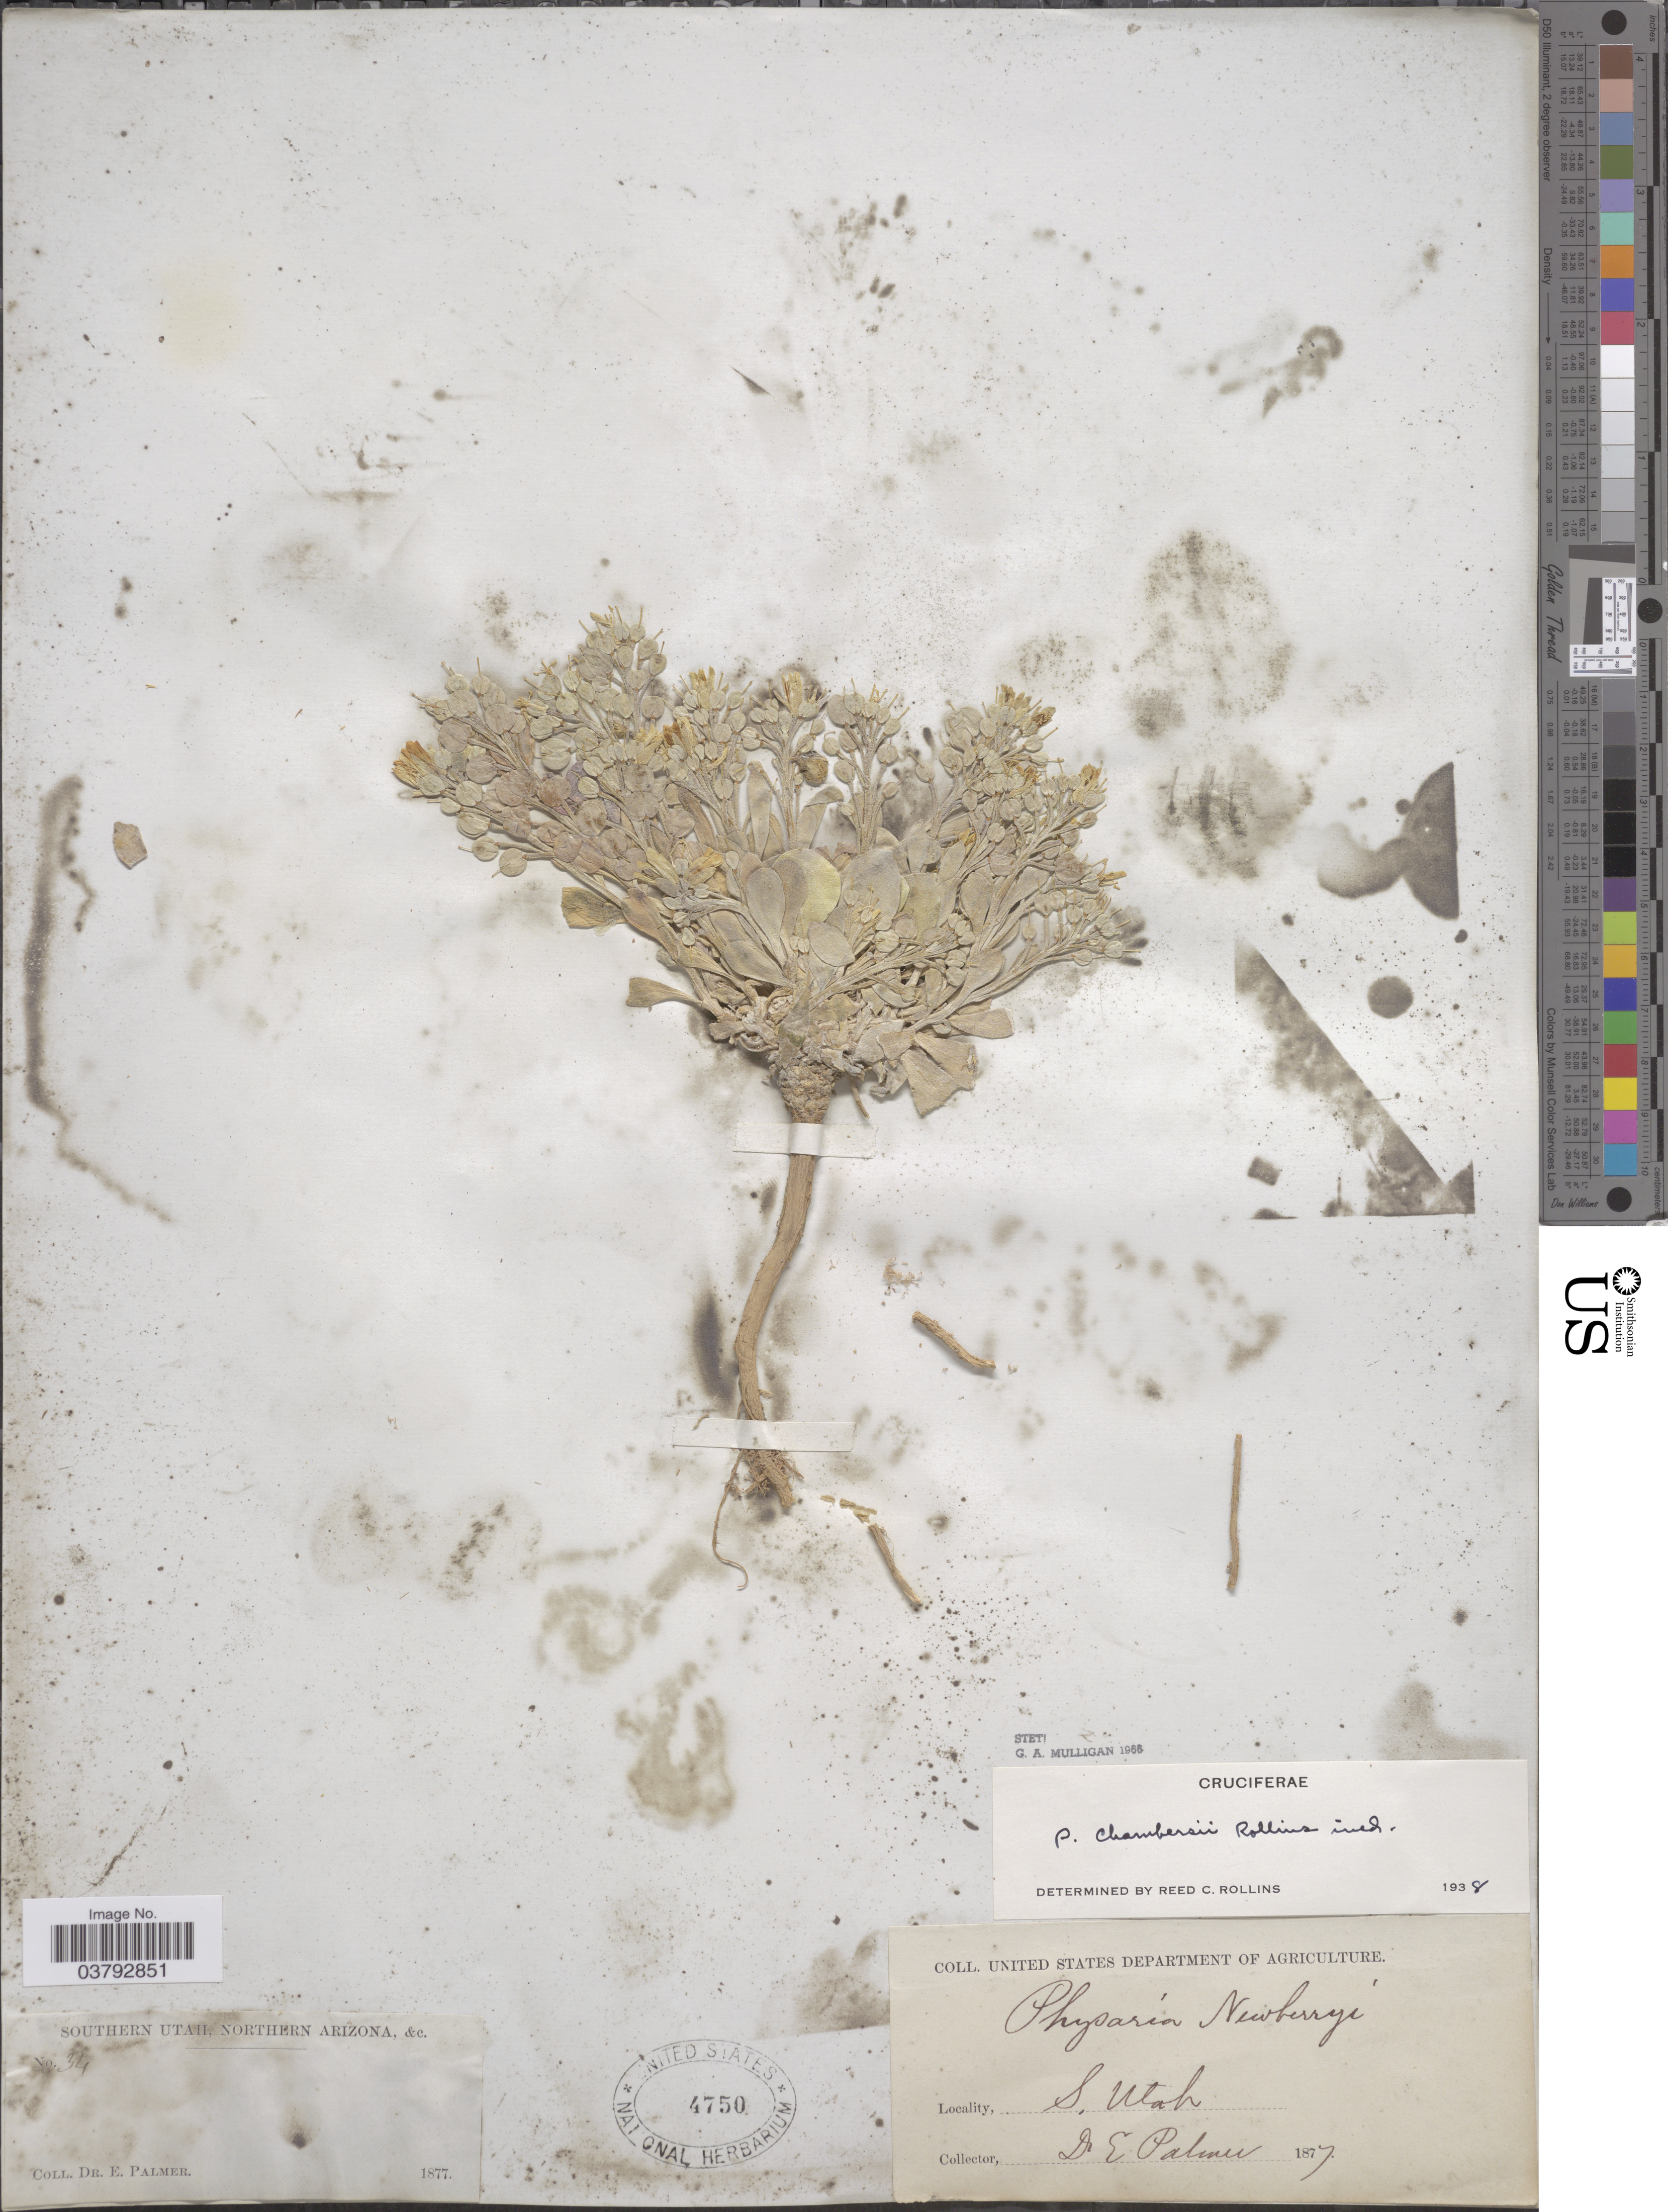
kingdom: Plantae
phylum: Tracheophyta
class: Magnoliopsida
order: Brassicales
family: Brassicaceae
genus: Physaria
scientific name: Physaria chambersii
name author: Rollins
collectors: E. Palmer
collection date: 1877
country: United States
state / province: Utah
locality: S. Utah.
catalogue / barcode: US 4750